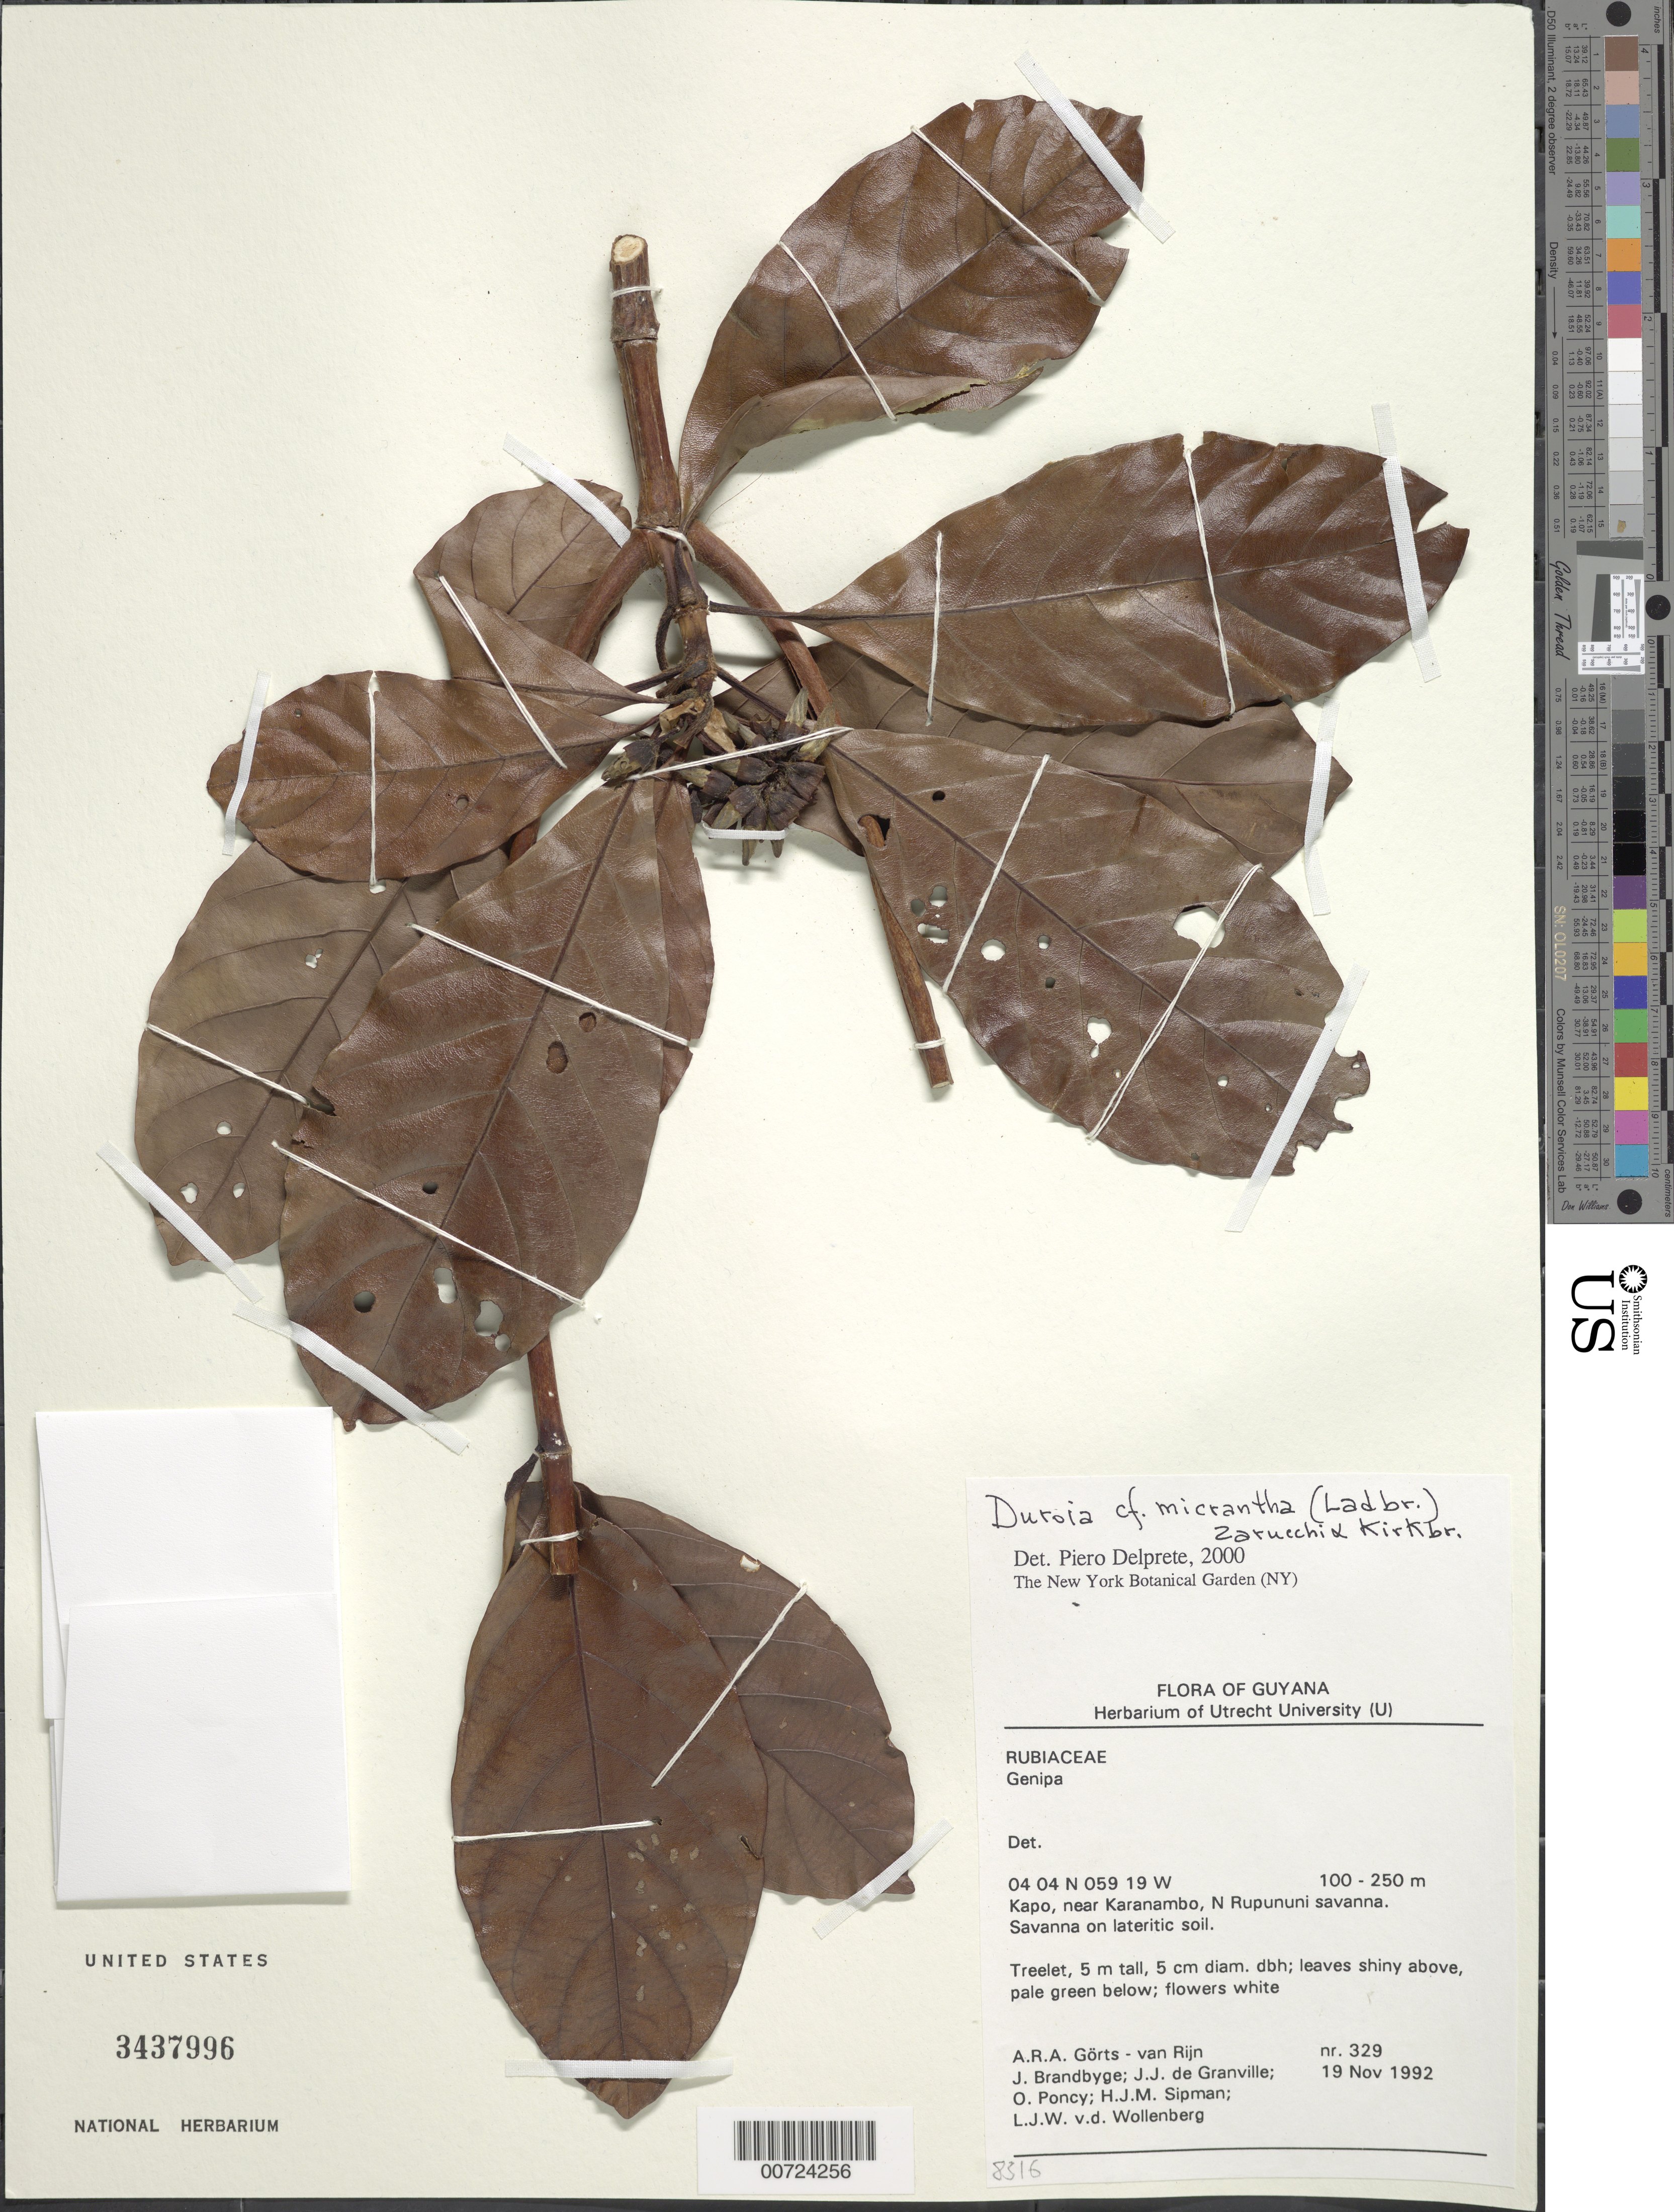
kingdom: Plantae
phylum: Tracheophyta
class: Magnoliopsida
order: Gentianales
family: Rubiaceae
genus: Duroia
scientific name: Duroia micrantha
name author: (Ladbr.) Zarucchi & J.H. Kirkbr.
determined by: Delprete, P. G., Herb. de Guyane Cay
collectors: A. .R. A. Görts-van Rijn, J. Brandbyge, J.-J. de Granville, O. Poncy, H. J. M. Sipman & L. van der Wollenberg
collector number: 329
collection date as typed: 19-Nov-92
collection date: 1992-11-19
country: Guyana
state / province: U. Takutu-U. Essequibo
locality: Kapo, along trail to Lethem, near Karanambo, N. Rupununi Savanna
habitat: Savanna on lateritic soil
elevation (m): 100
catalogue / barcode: US 3437996